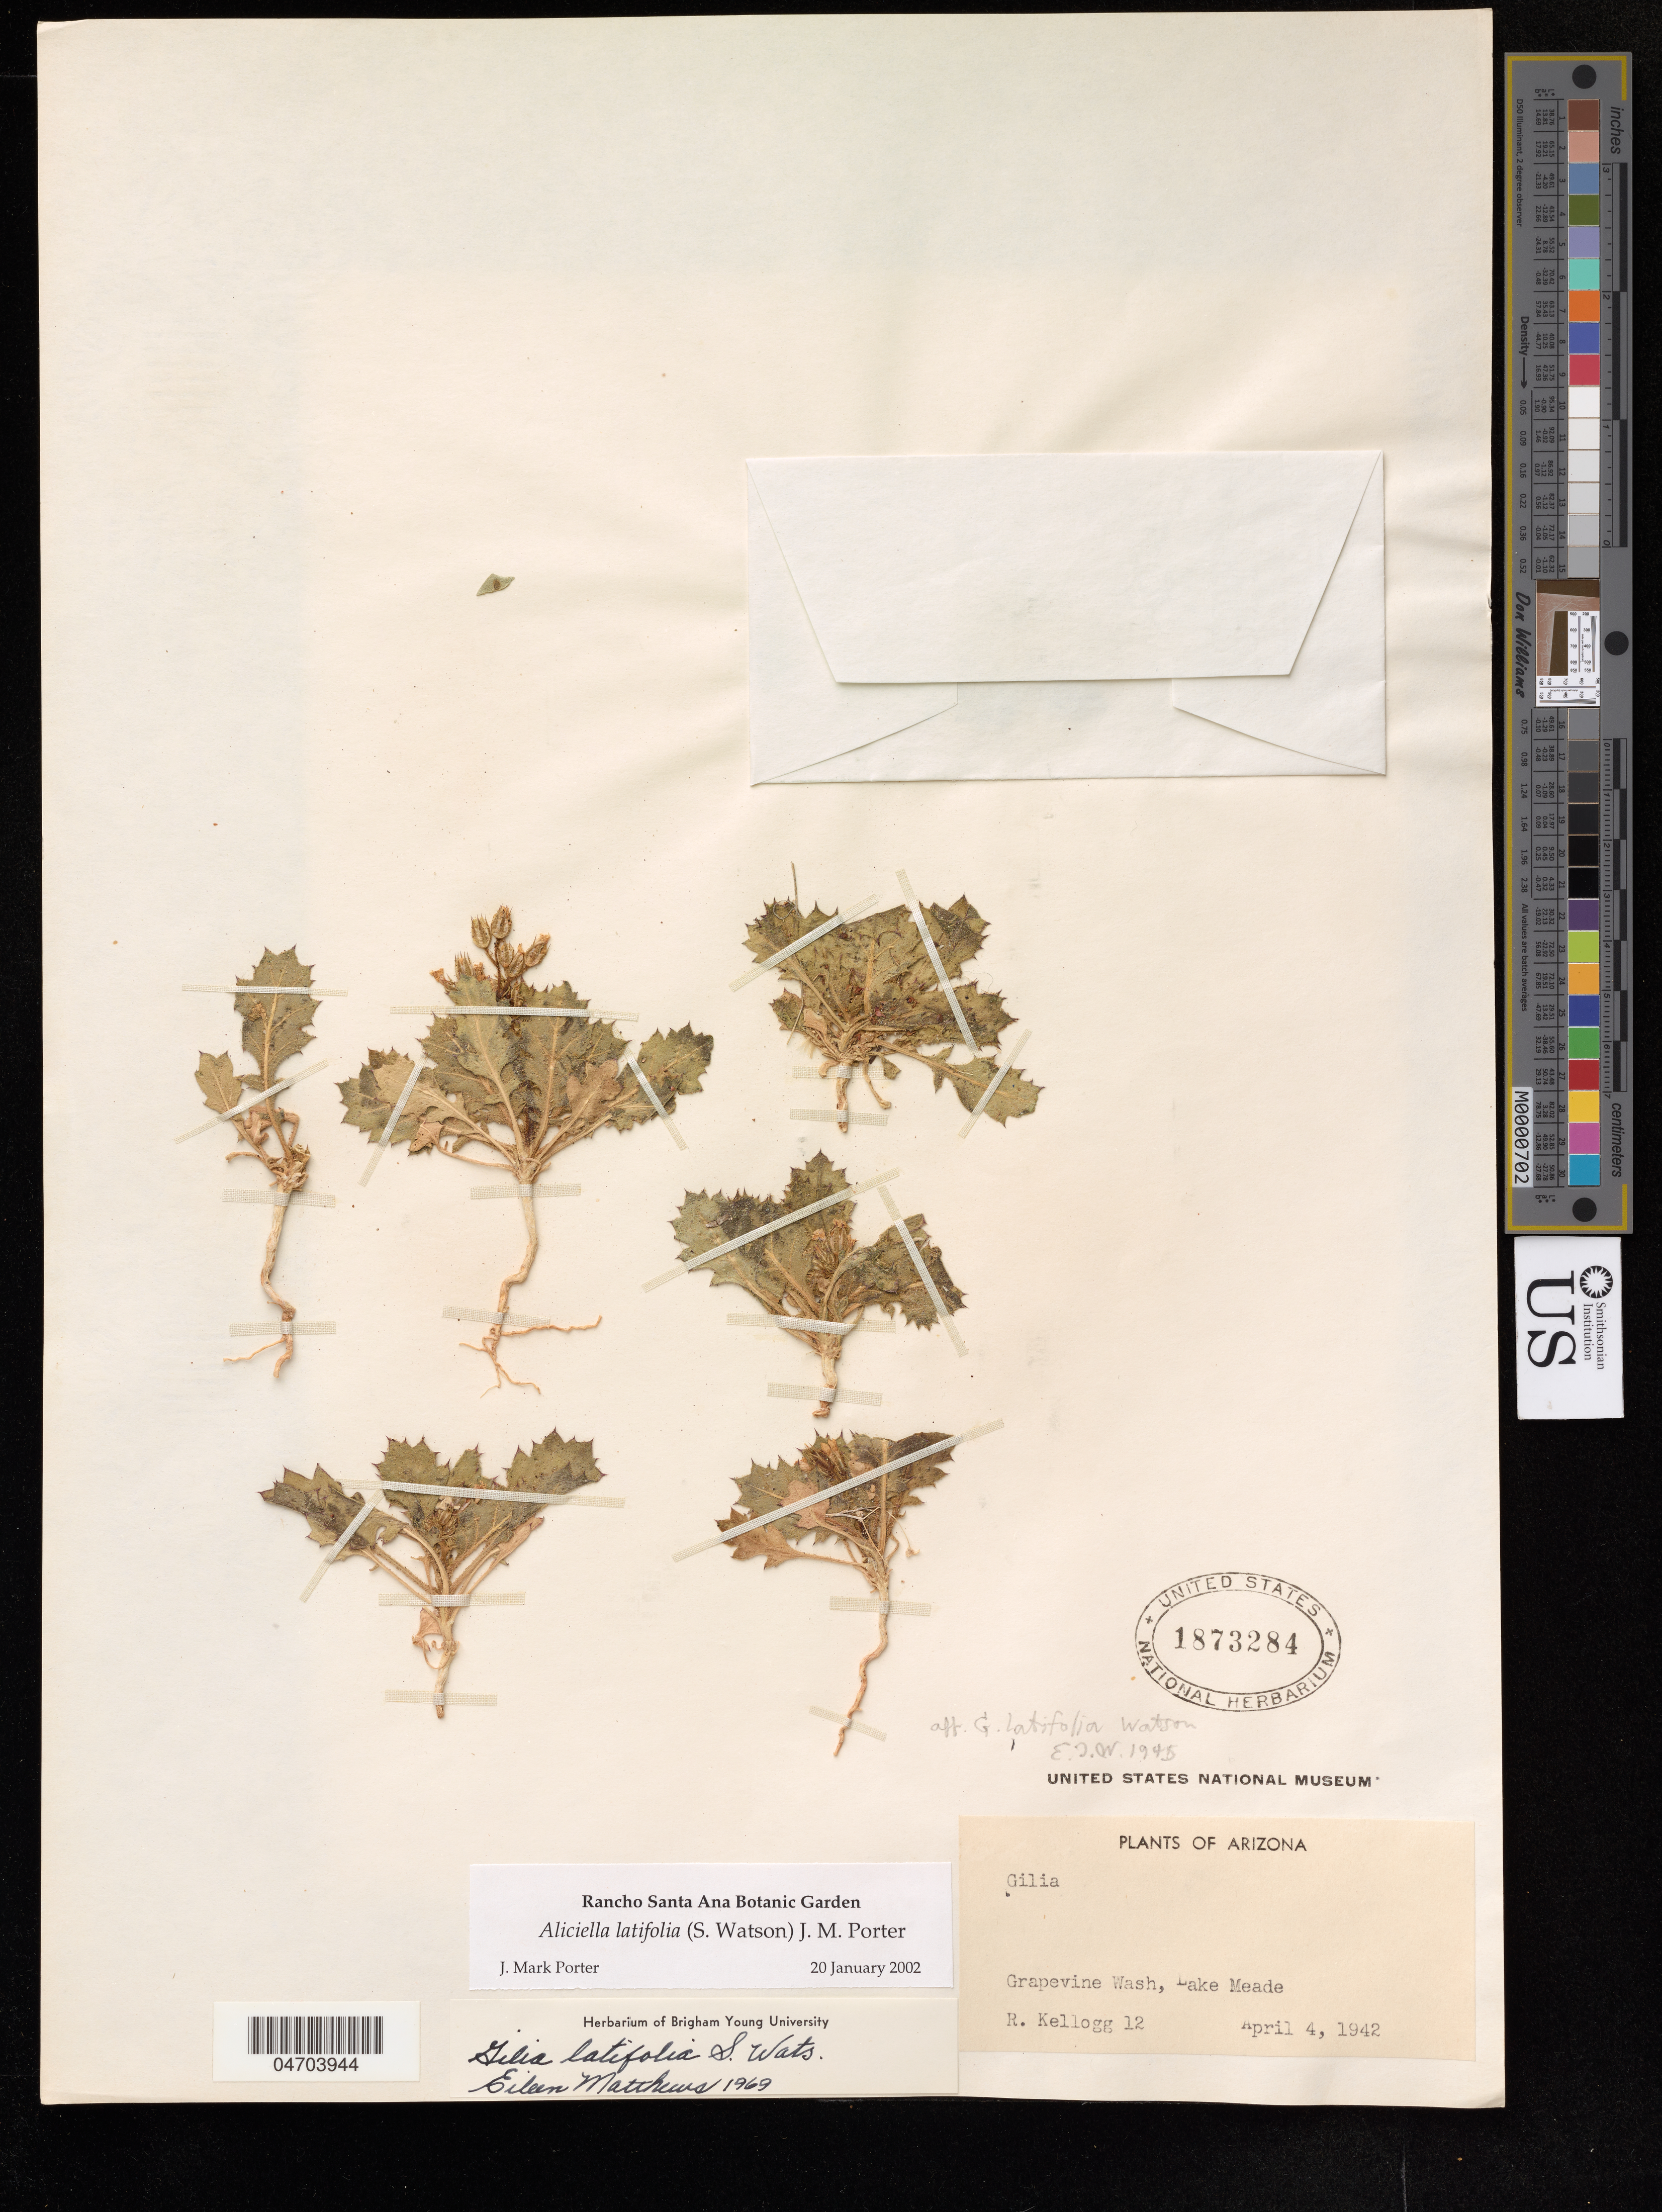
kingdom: Plantae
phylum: Tracheophyta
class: Magnoliopsida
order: Ericales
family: Polemoniaceae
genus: Aliciella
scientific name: Aliciella latifolia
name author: (S. Watson) J.M. Porter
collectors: R. Kellogg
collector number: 12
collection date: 1942-04-04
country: United States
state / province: Arizona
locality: Grapevine Wash, Lake Meade.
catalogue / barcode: US 1873284